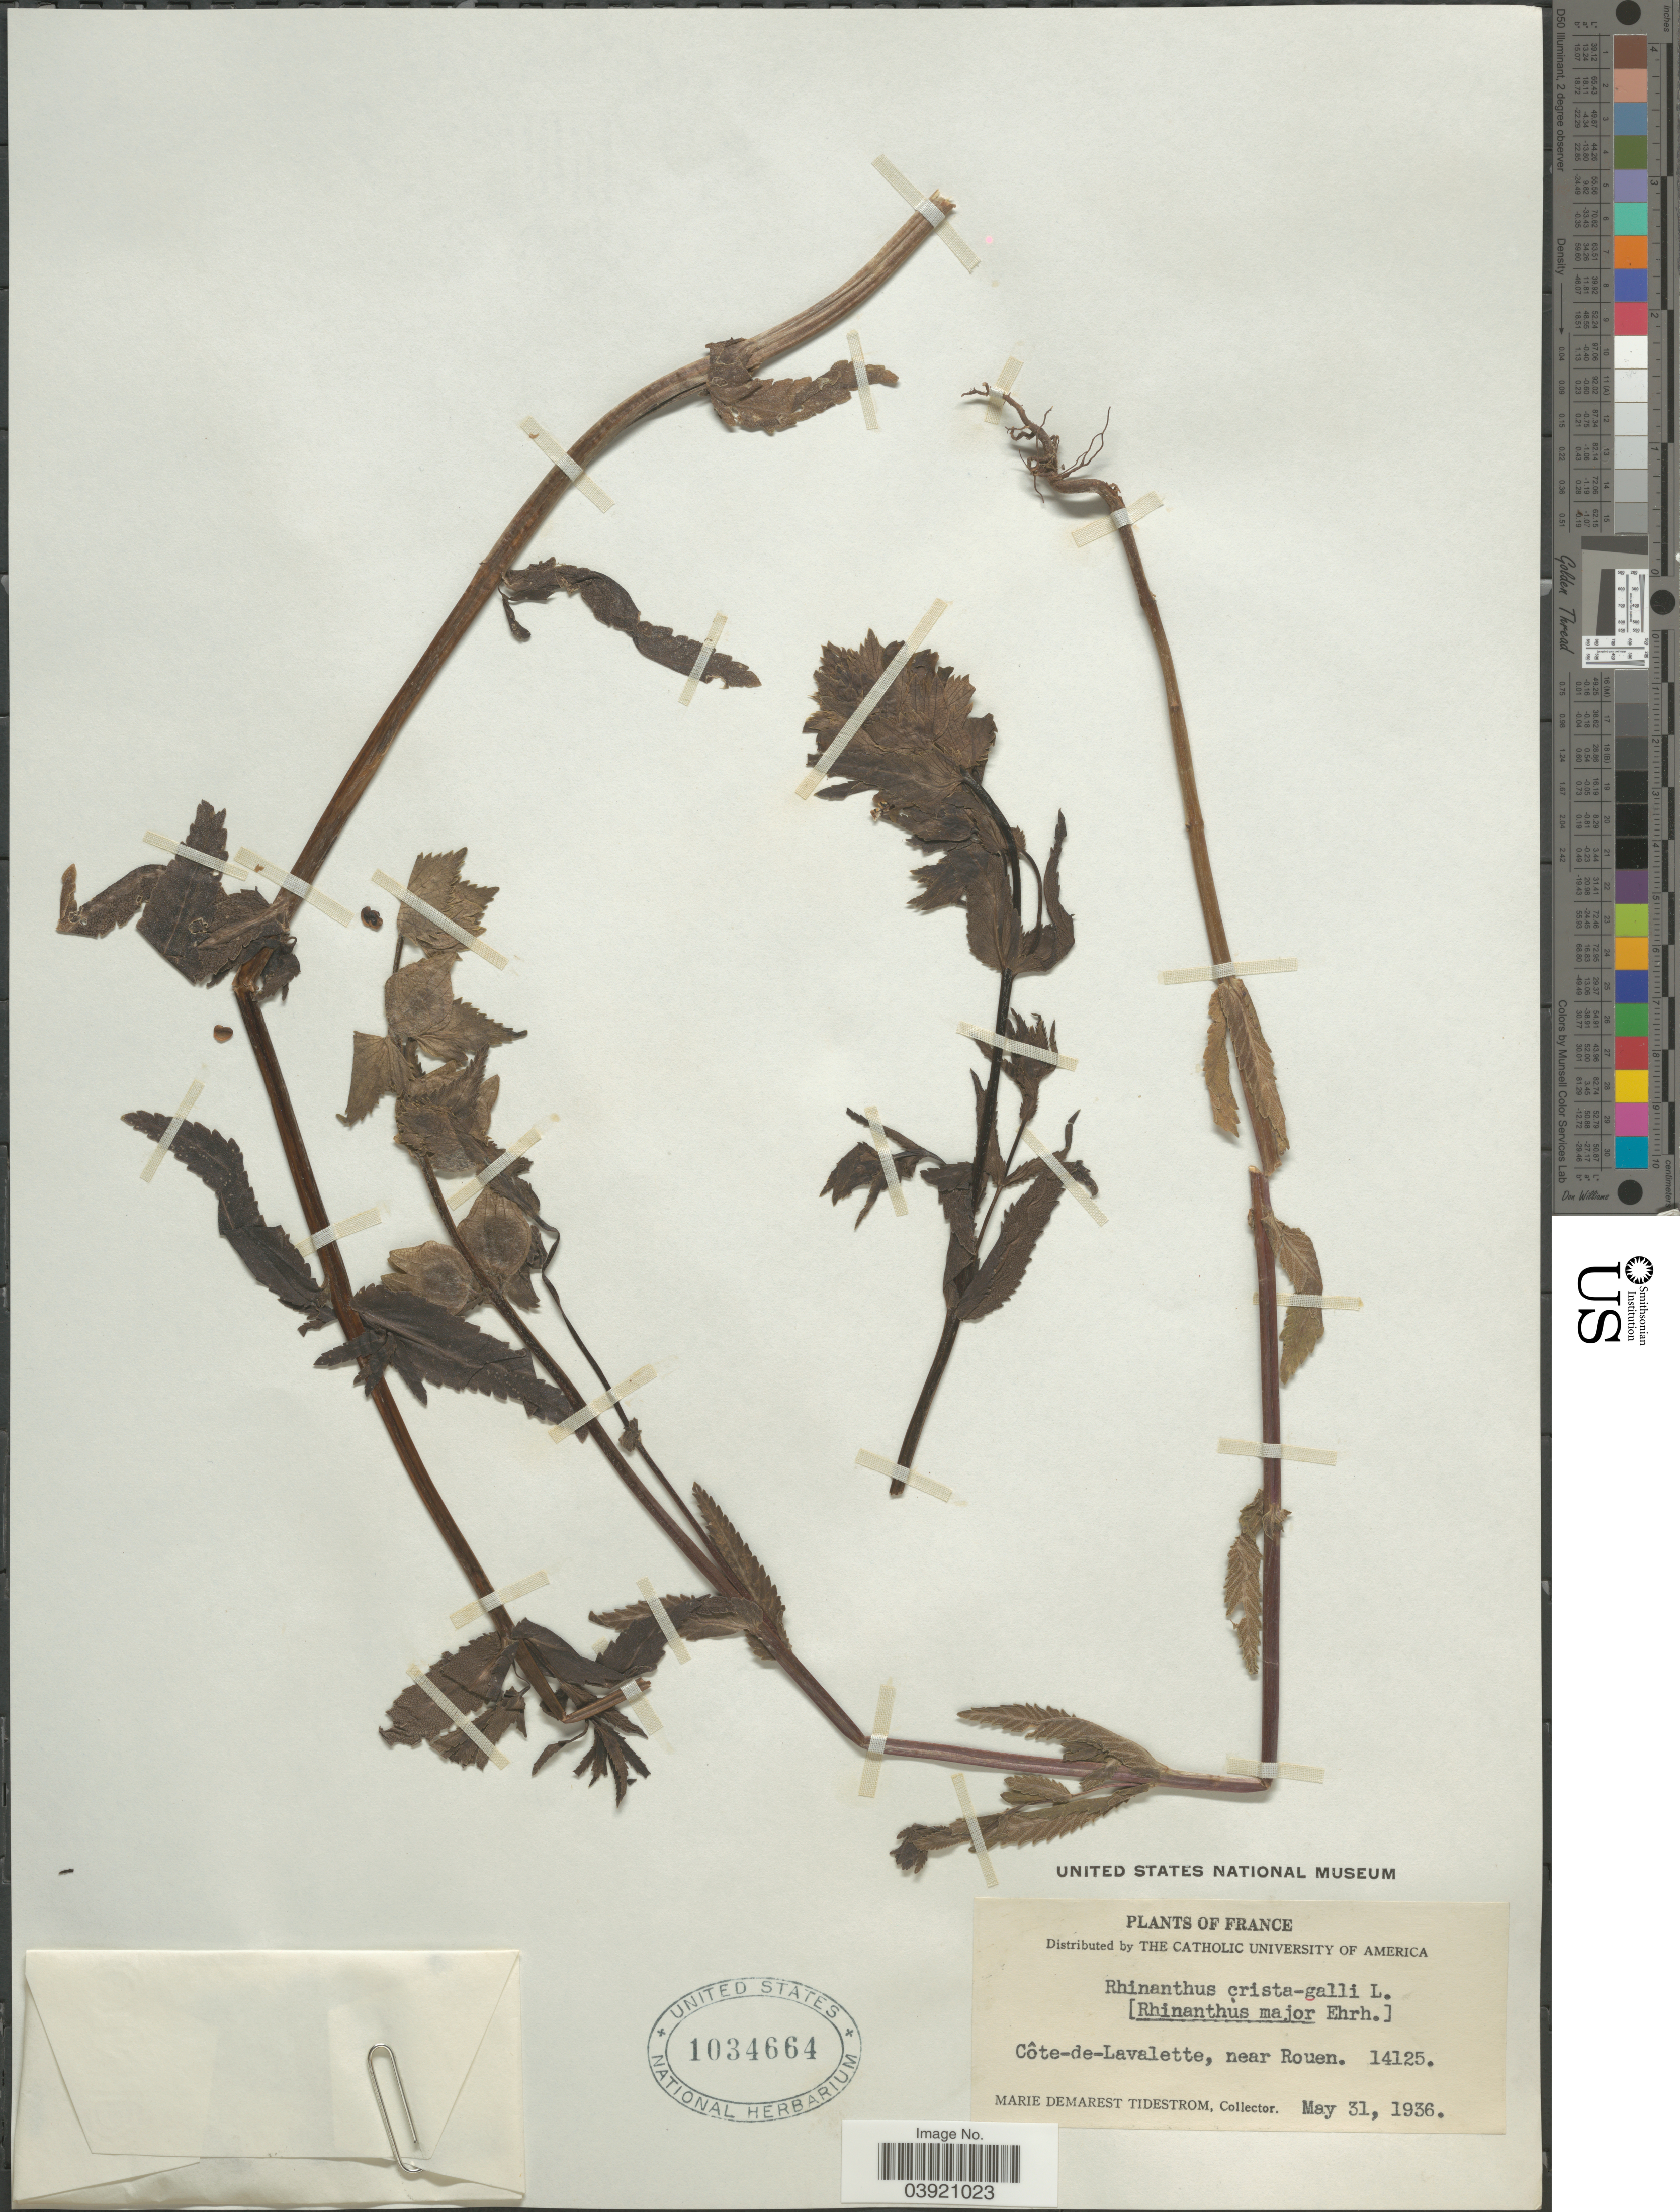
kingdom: Plantae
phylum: Tracheophyta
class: Magnoliopsida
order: Lamiales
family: Orobanchaceae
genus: Rhinanthus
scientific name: Rhinanthus crista-galli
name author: L.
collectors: M. Tidestrom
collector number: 14125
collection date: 1936-05-31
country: France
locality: Côte-de-Lavalette, near Rouen.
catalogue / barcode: US 1034664